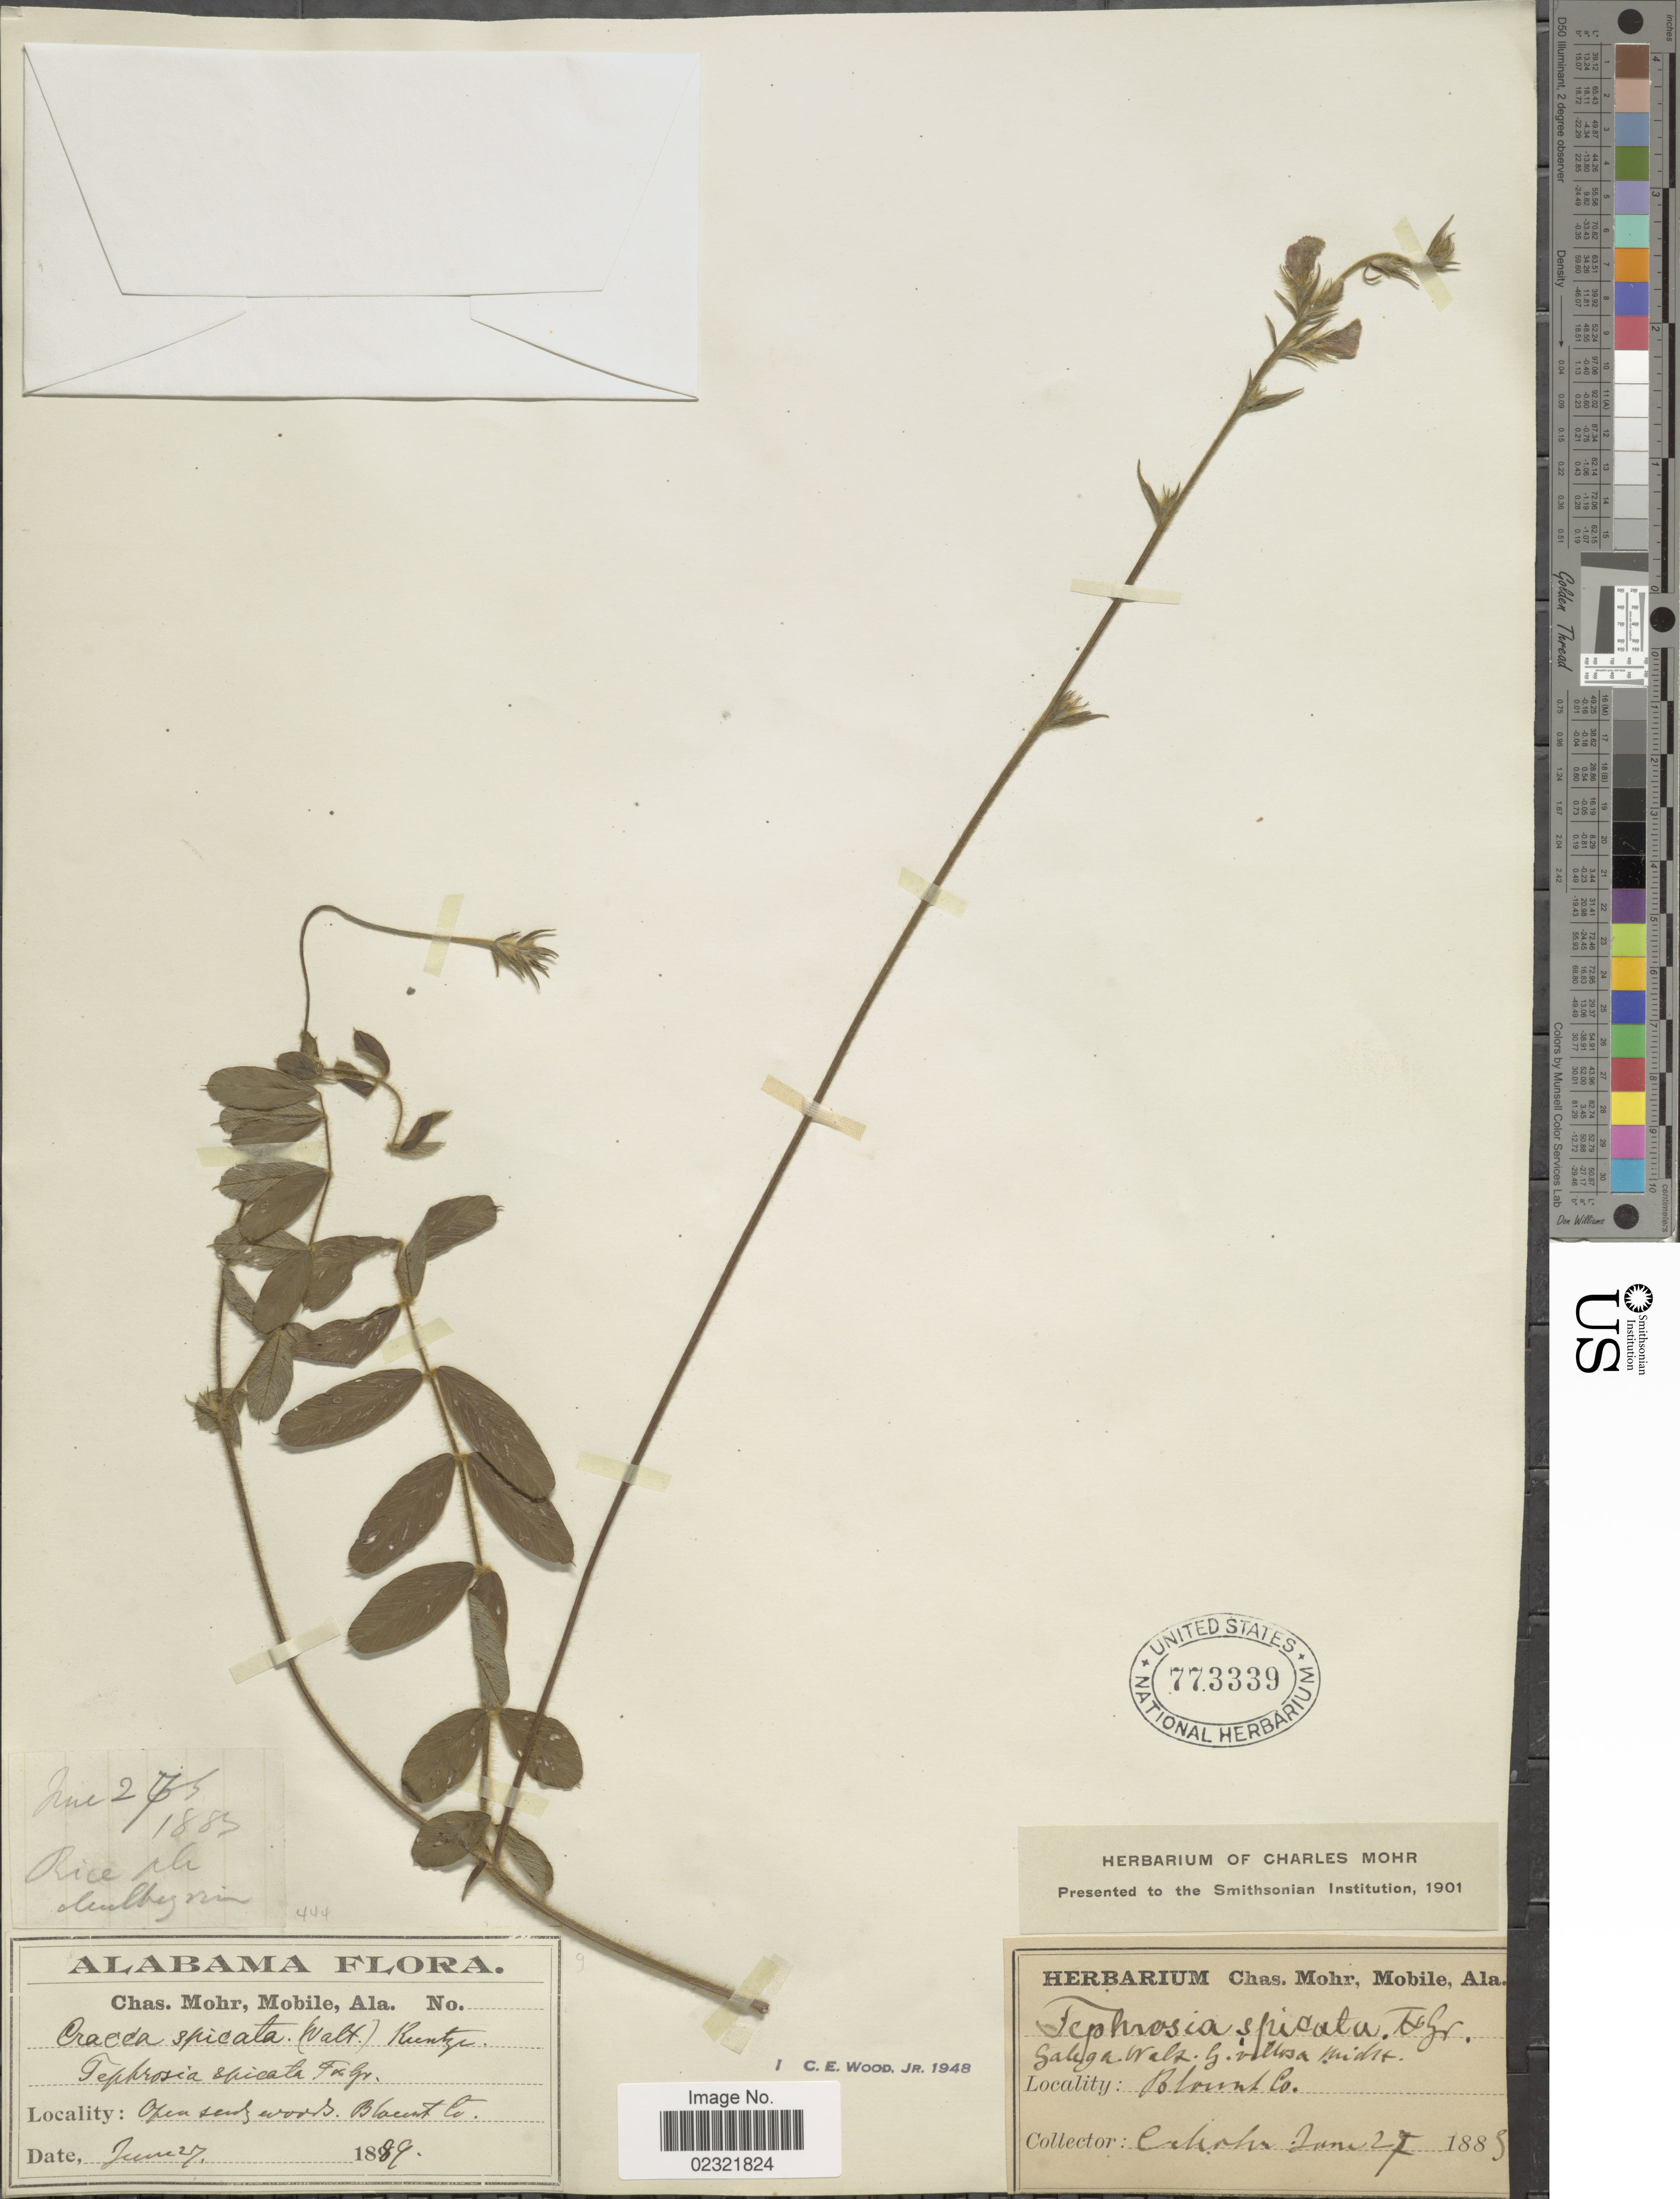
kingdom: Plantae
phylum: Tracheophyta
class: Magnoliopsida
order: Fabales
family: Fabaceae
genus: Tephrosia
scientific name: Tephrosia spicata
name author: (Walter) Torr. & A. Gray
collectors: C. T. Mohr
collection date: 1889-06-27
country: United States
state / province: Alabama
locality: Open sandy woods, Blount Co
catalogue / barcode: US 773339